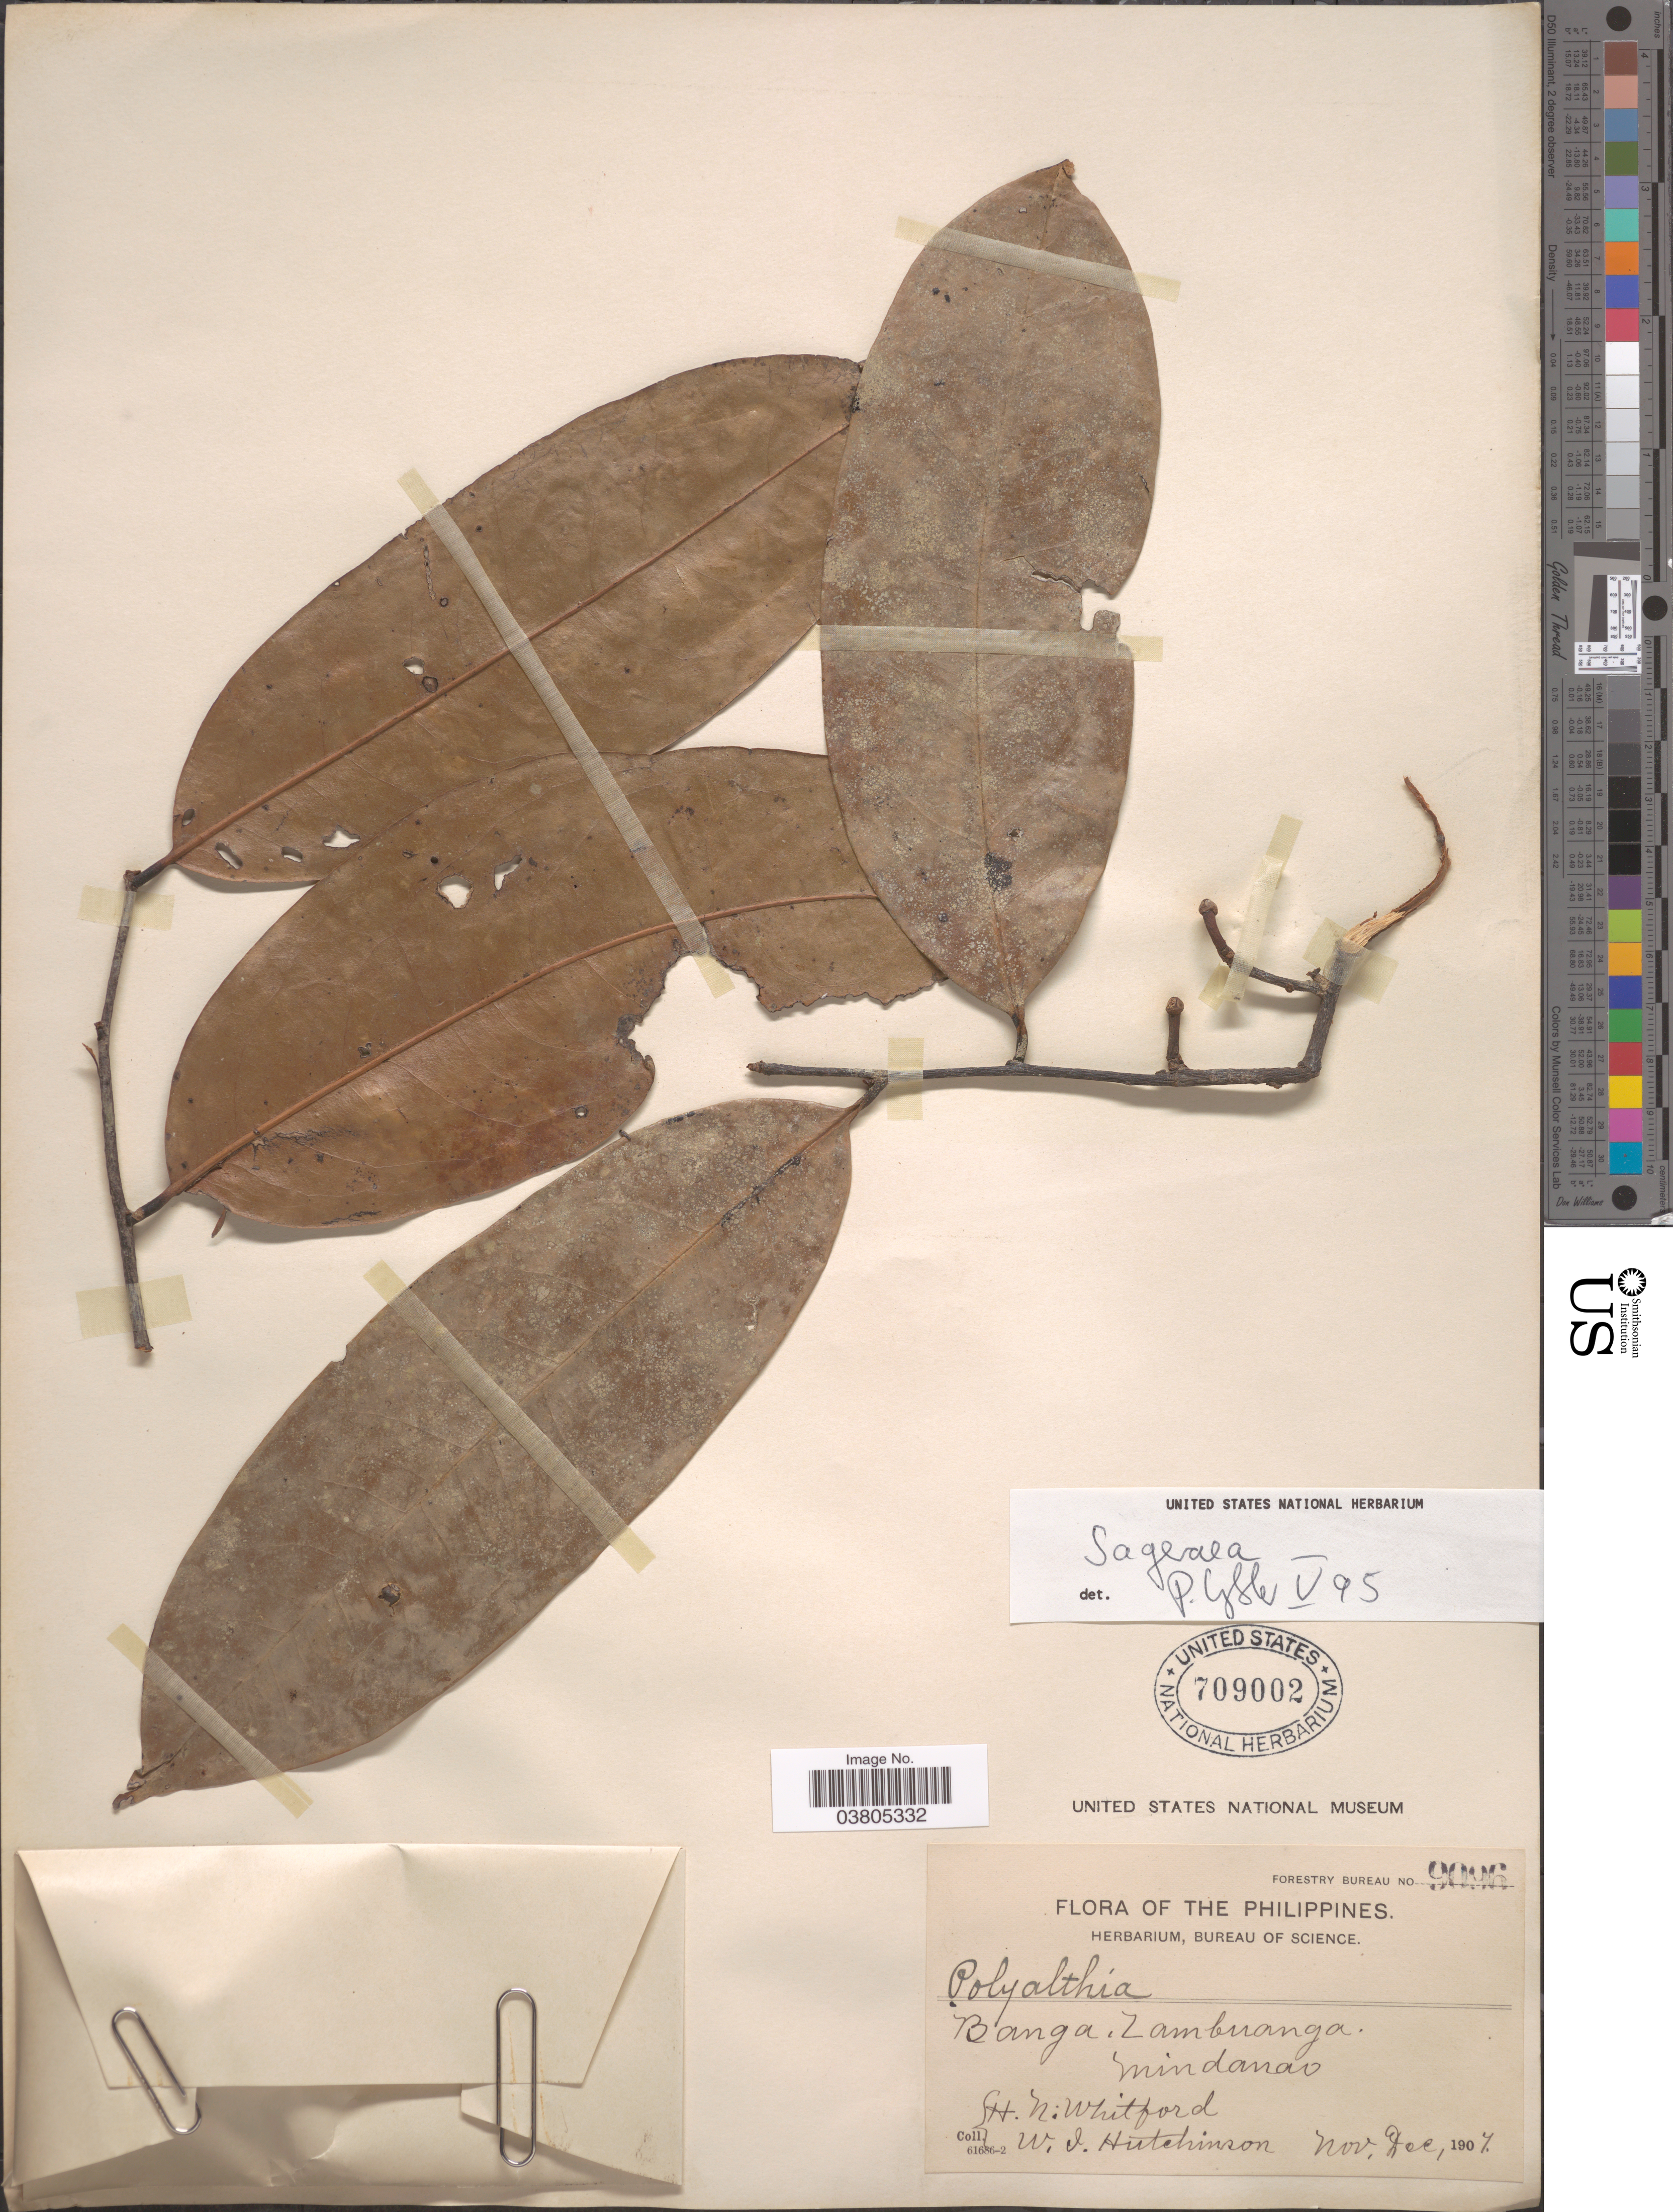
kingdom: Plantae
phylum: Tracheophyta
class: Magnoliopsida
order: Magnoliales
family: Annonaceae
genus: Sageraea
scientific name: Sageraea sp.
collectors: H. N. Whitford & W. J. Hutchinson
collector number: Forestry Bureau 9096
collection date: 1907-11/1907-12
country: Philippines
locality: Banga, Zambuanga. Mindanao.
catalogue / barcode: US 709002